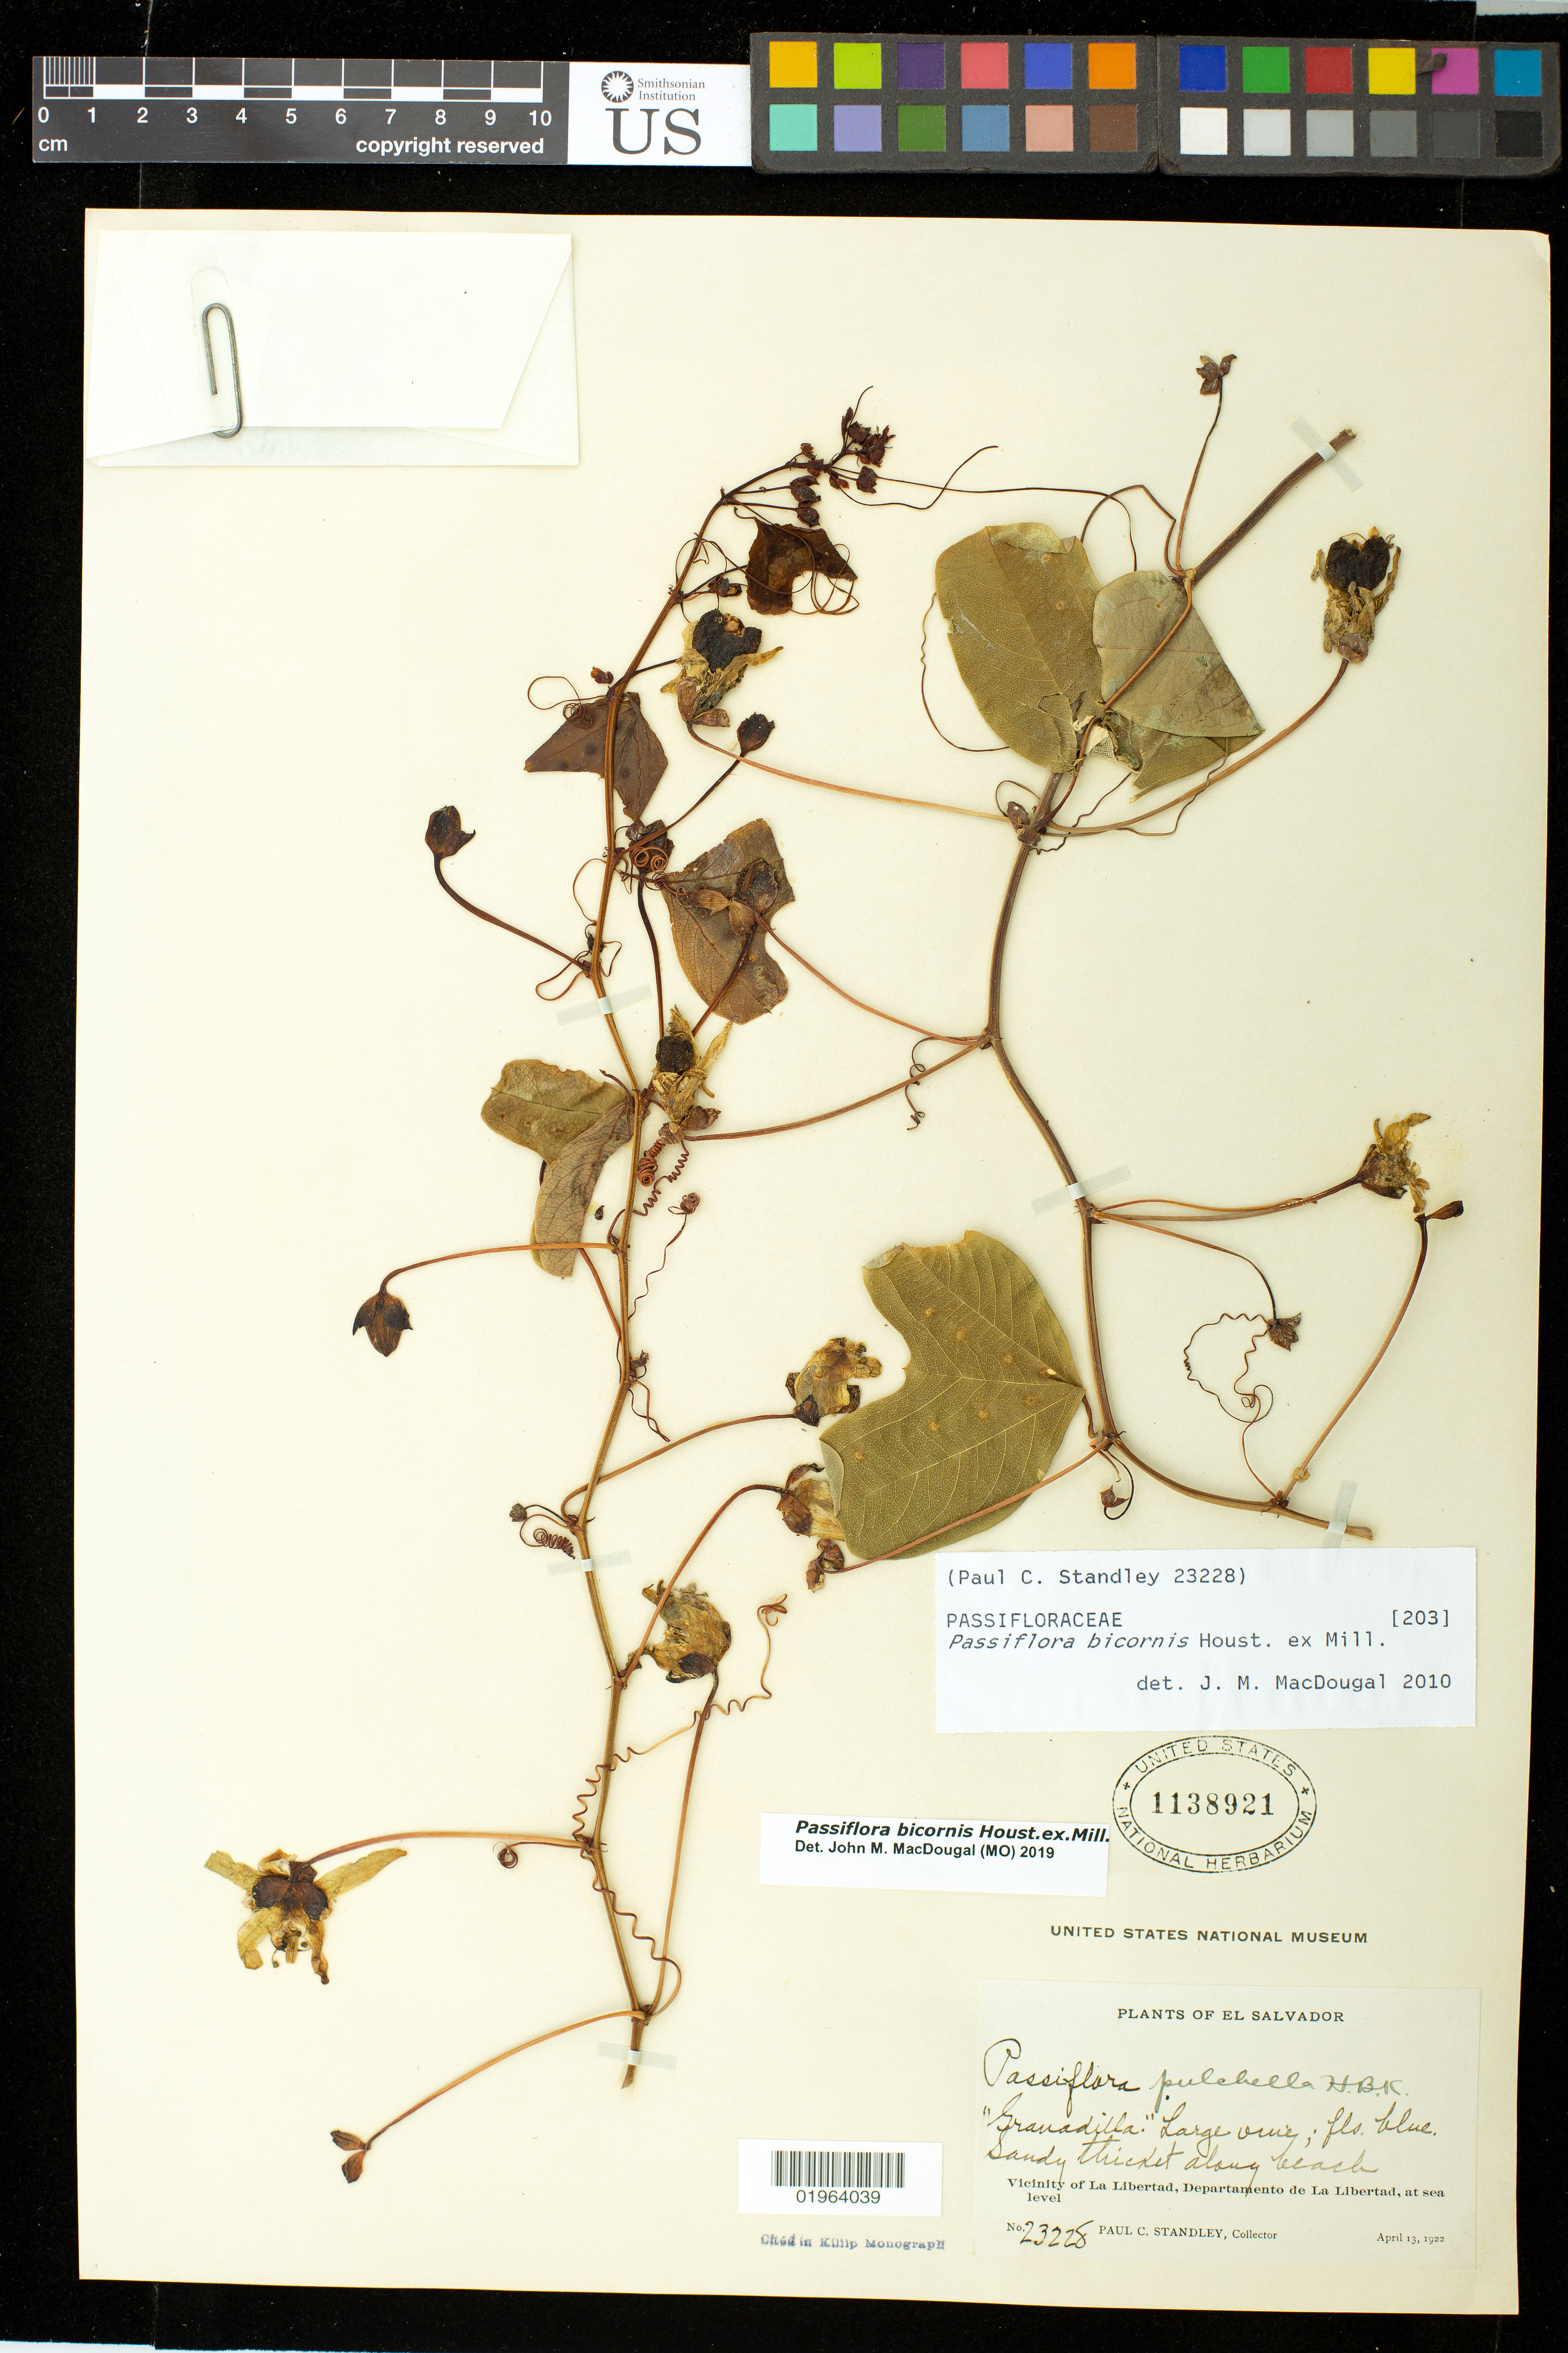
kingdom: Plantae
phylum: Tracheophyta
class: Magnoliopsida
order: Malpighiales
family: Passifloraceae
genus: Passiflora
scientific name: Passiflora bicornis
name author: Houst. ex Mill.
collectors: P. C. Standley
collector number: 23228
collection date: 1922-04-13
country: El Salvador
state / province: La Libertad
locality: Vicinity of La Libertad, Departamento de La Libertad.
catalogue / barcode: US 1138921